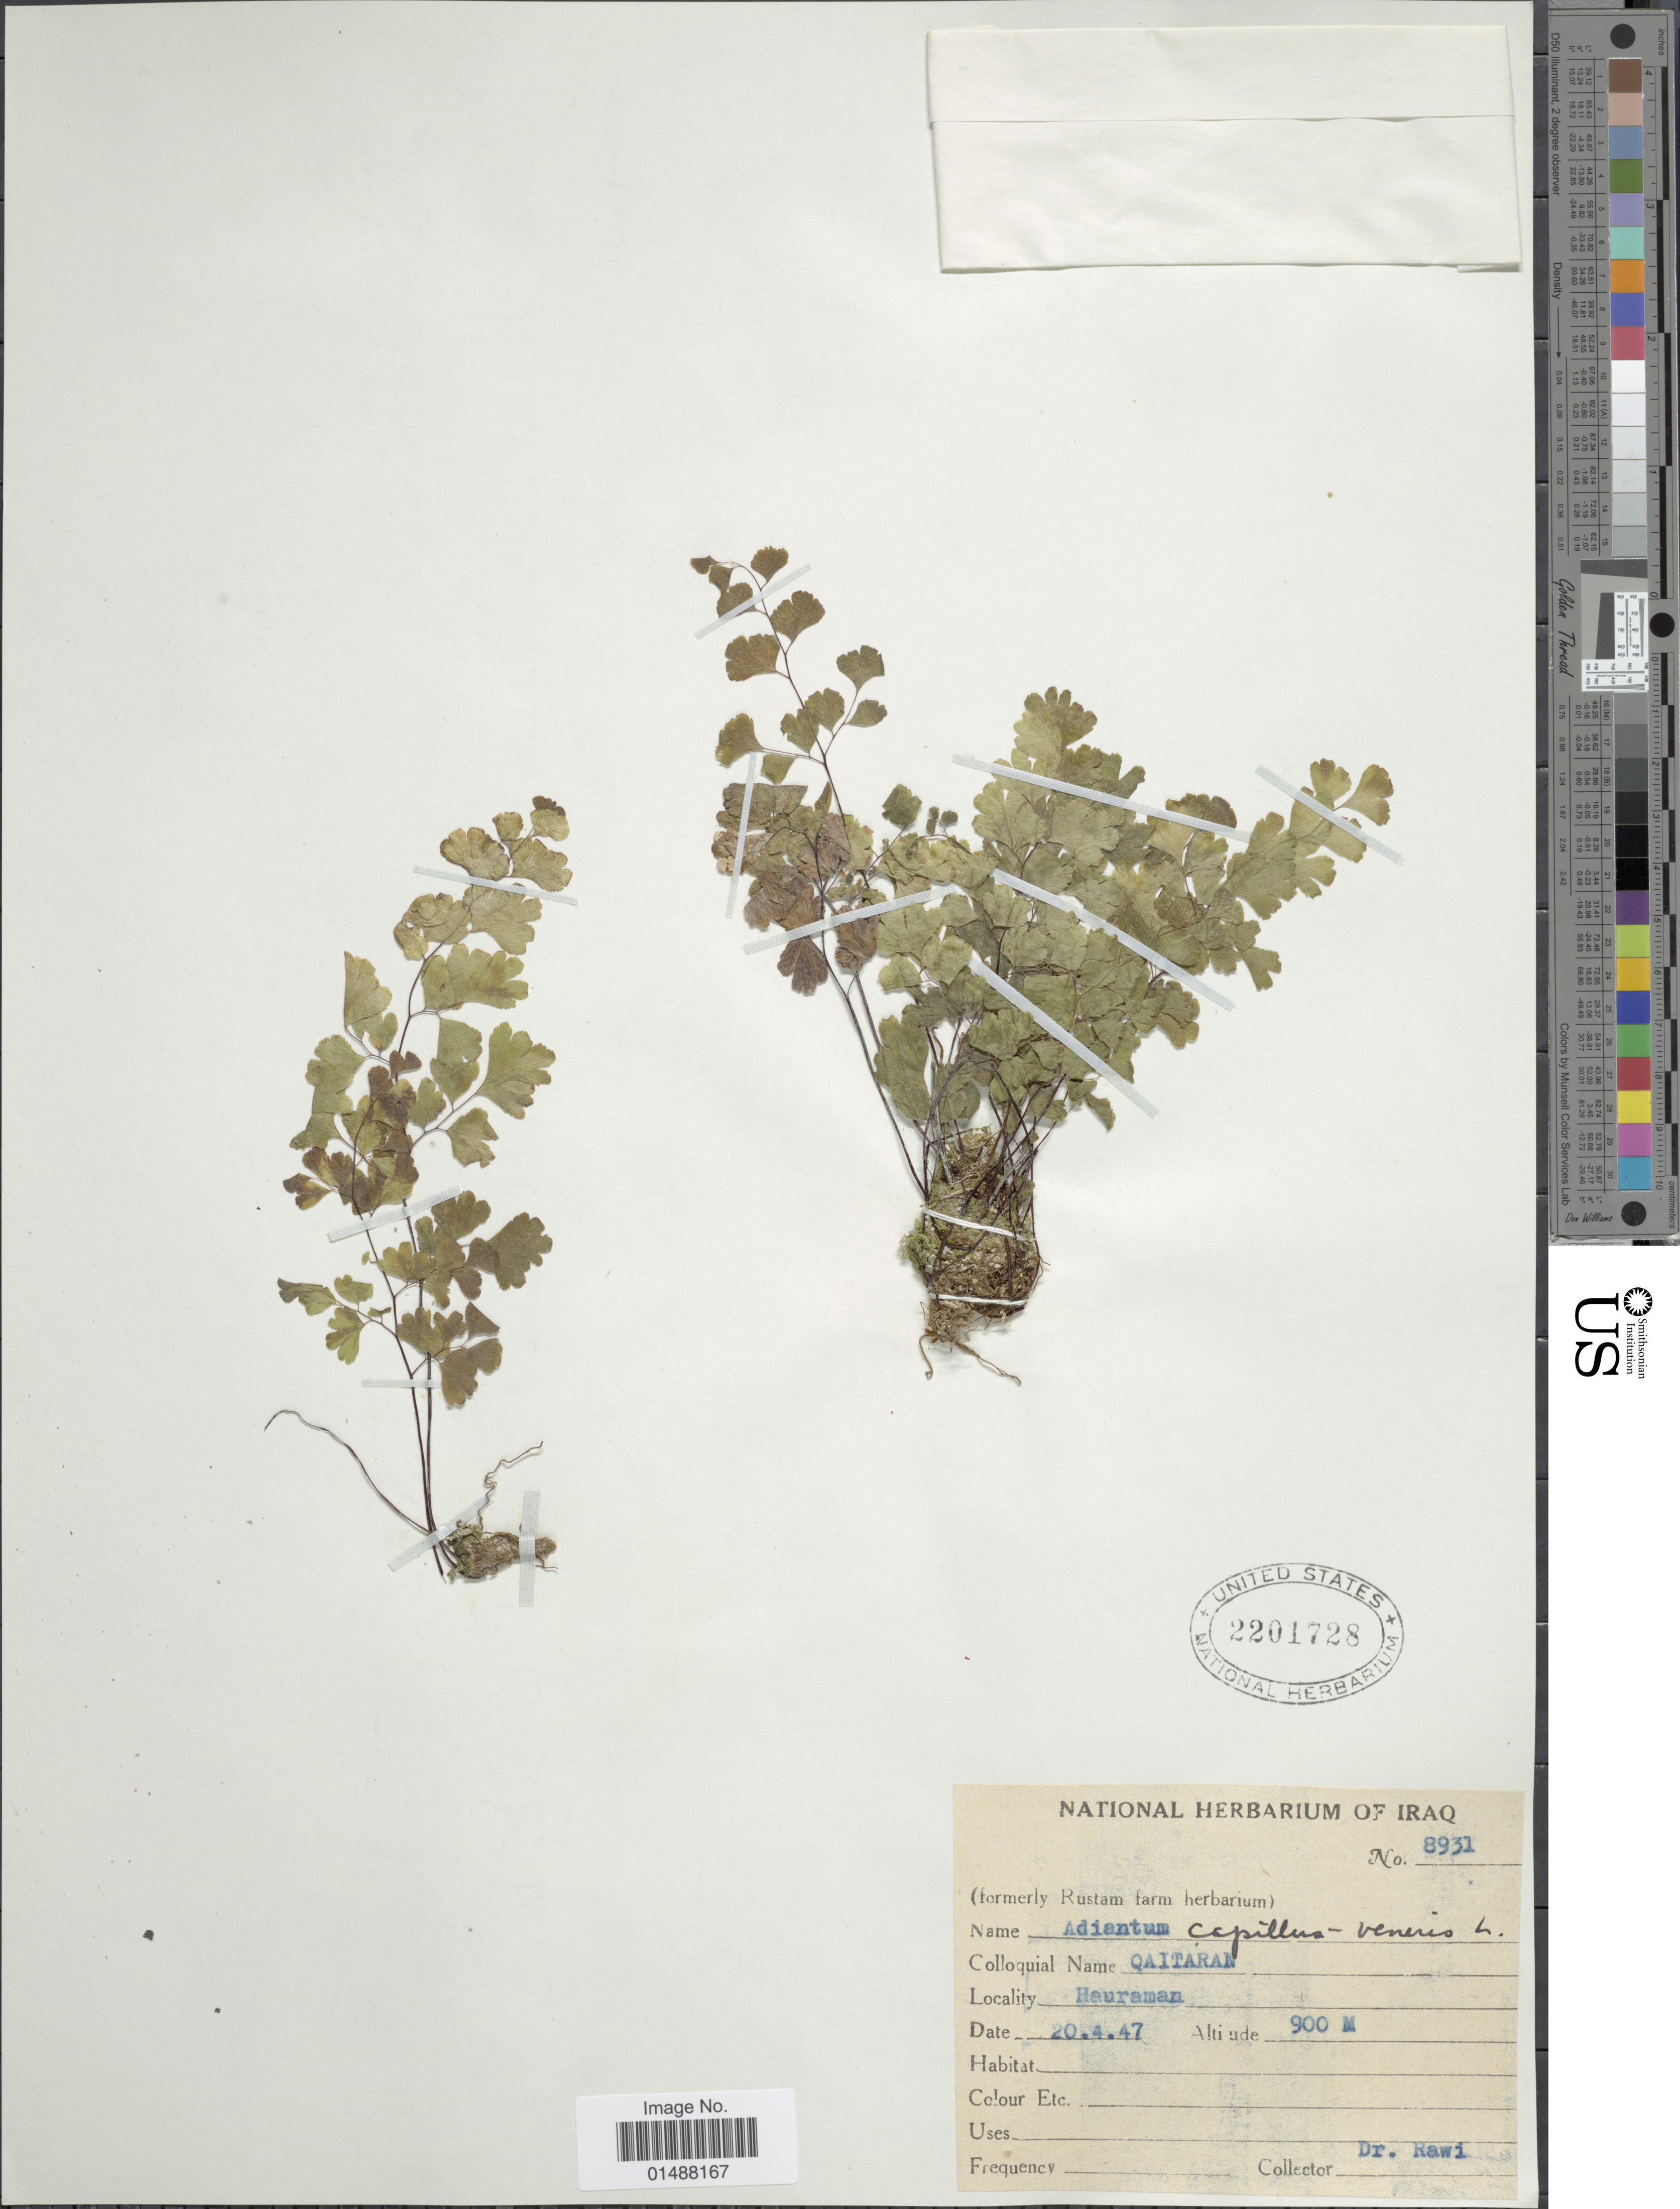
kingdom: Plantae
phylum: Tracheophyta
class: Polypodiopsida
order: Polypodiales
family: Pteridaceae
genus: Adiantum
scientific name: Adiantum capillus-veneris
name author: L.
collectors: -. Rawi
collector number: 8931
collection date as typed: Transcribed d/m/y: 20/4/47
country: Iraq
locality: Hauraman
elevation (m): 900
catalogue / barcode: US 201728